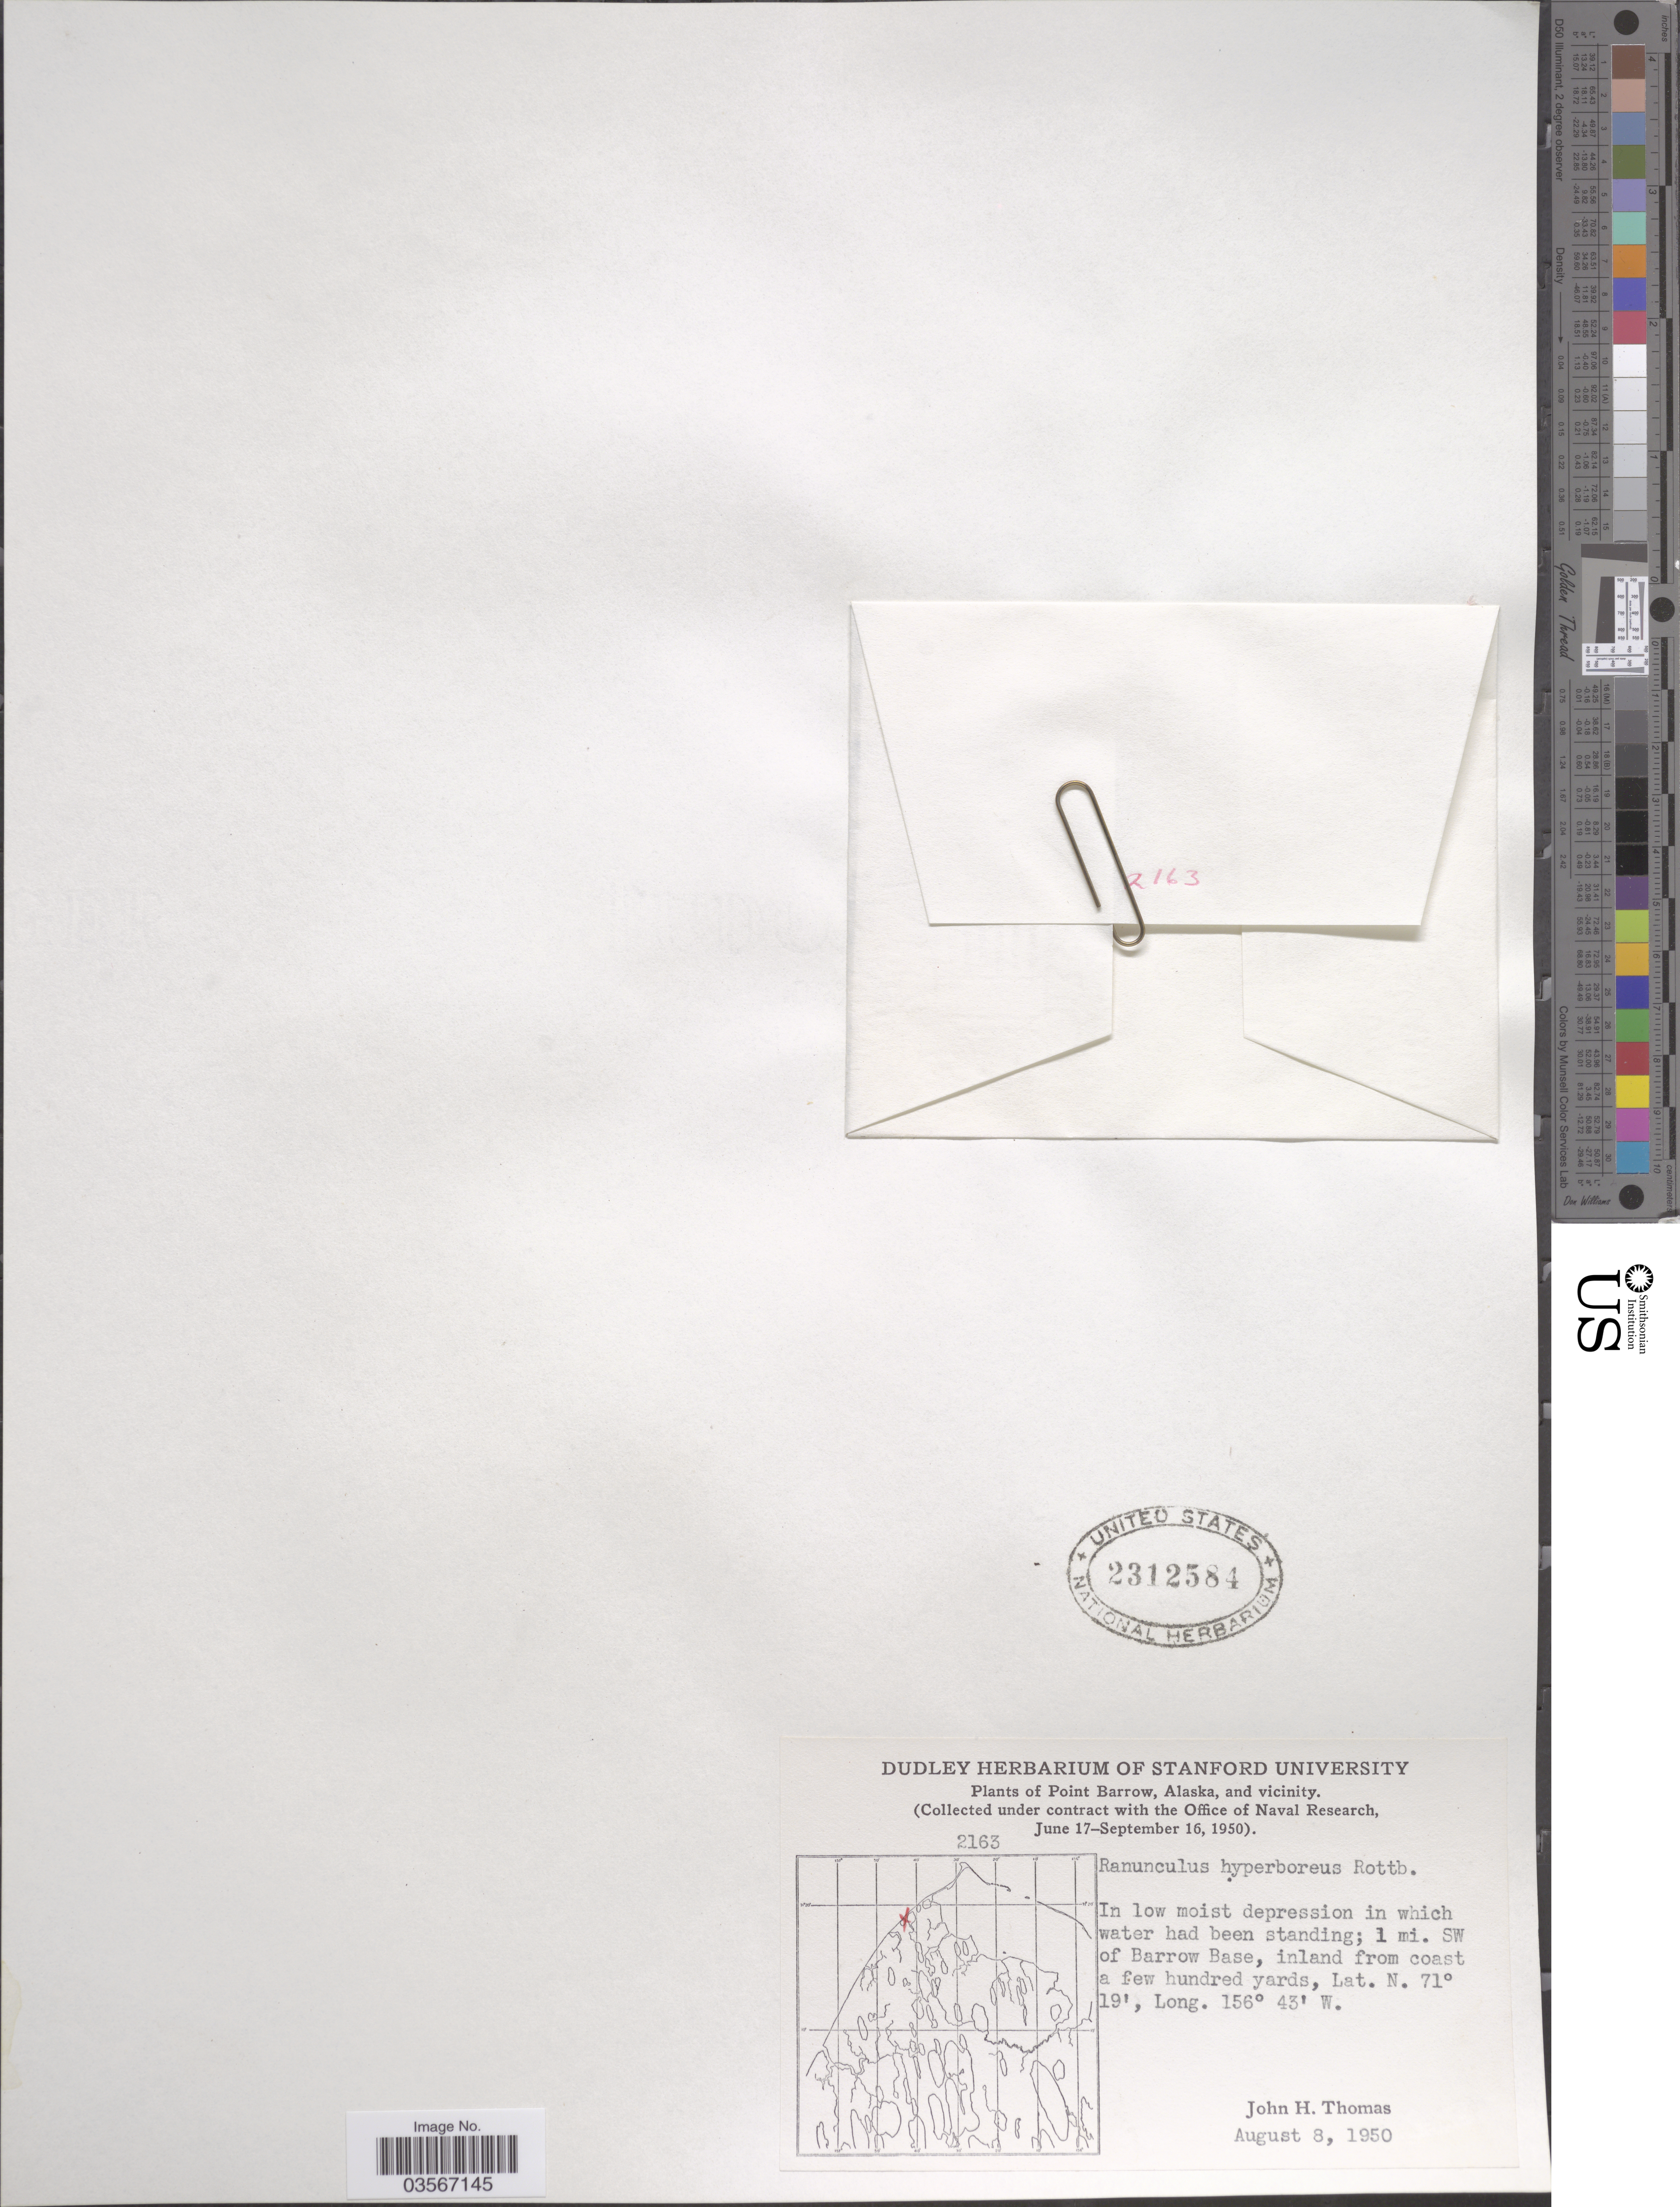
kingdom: Plantae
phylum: Tracheophyta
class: Magnoliopsida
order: Ranunculales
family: Ranunculaceae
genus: Ranunculus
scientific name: Ranunculus hyperboreus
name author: Rottb.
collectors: J. H. Thomas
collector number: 2163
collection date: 1950-08-08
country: United States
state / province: Alaska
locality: Point Barrow, Alaska, and vicinity. 1 mi. SW of Barrow Base, inland from coast a few hundred yards.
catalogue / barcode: US 2312584